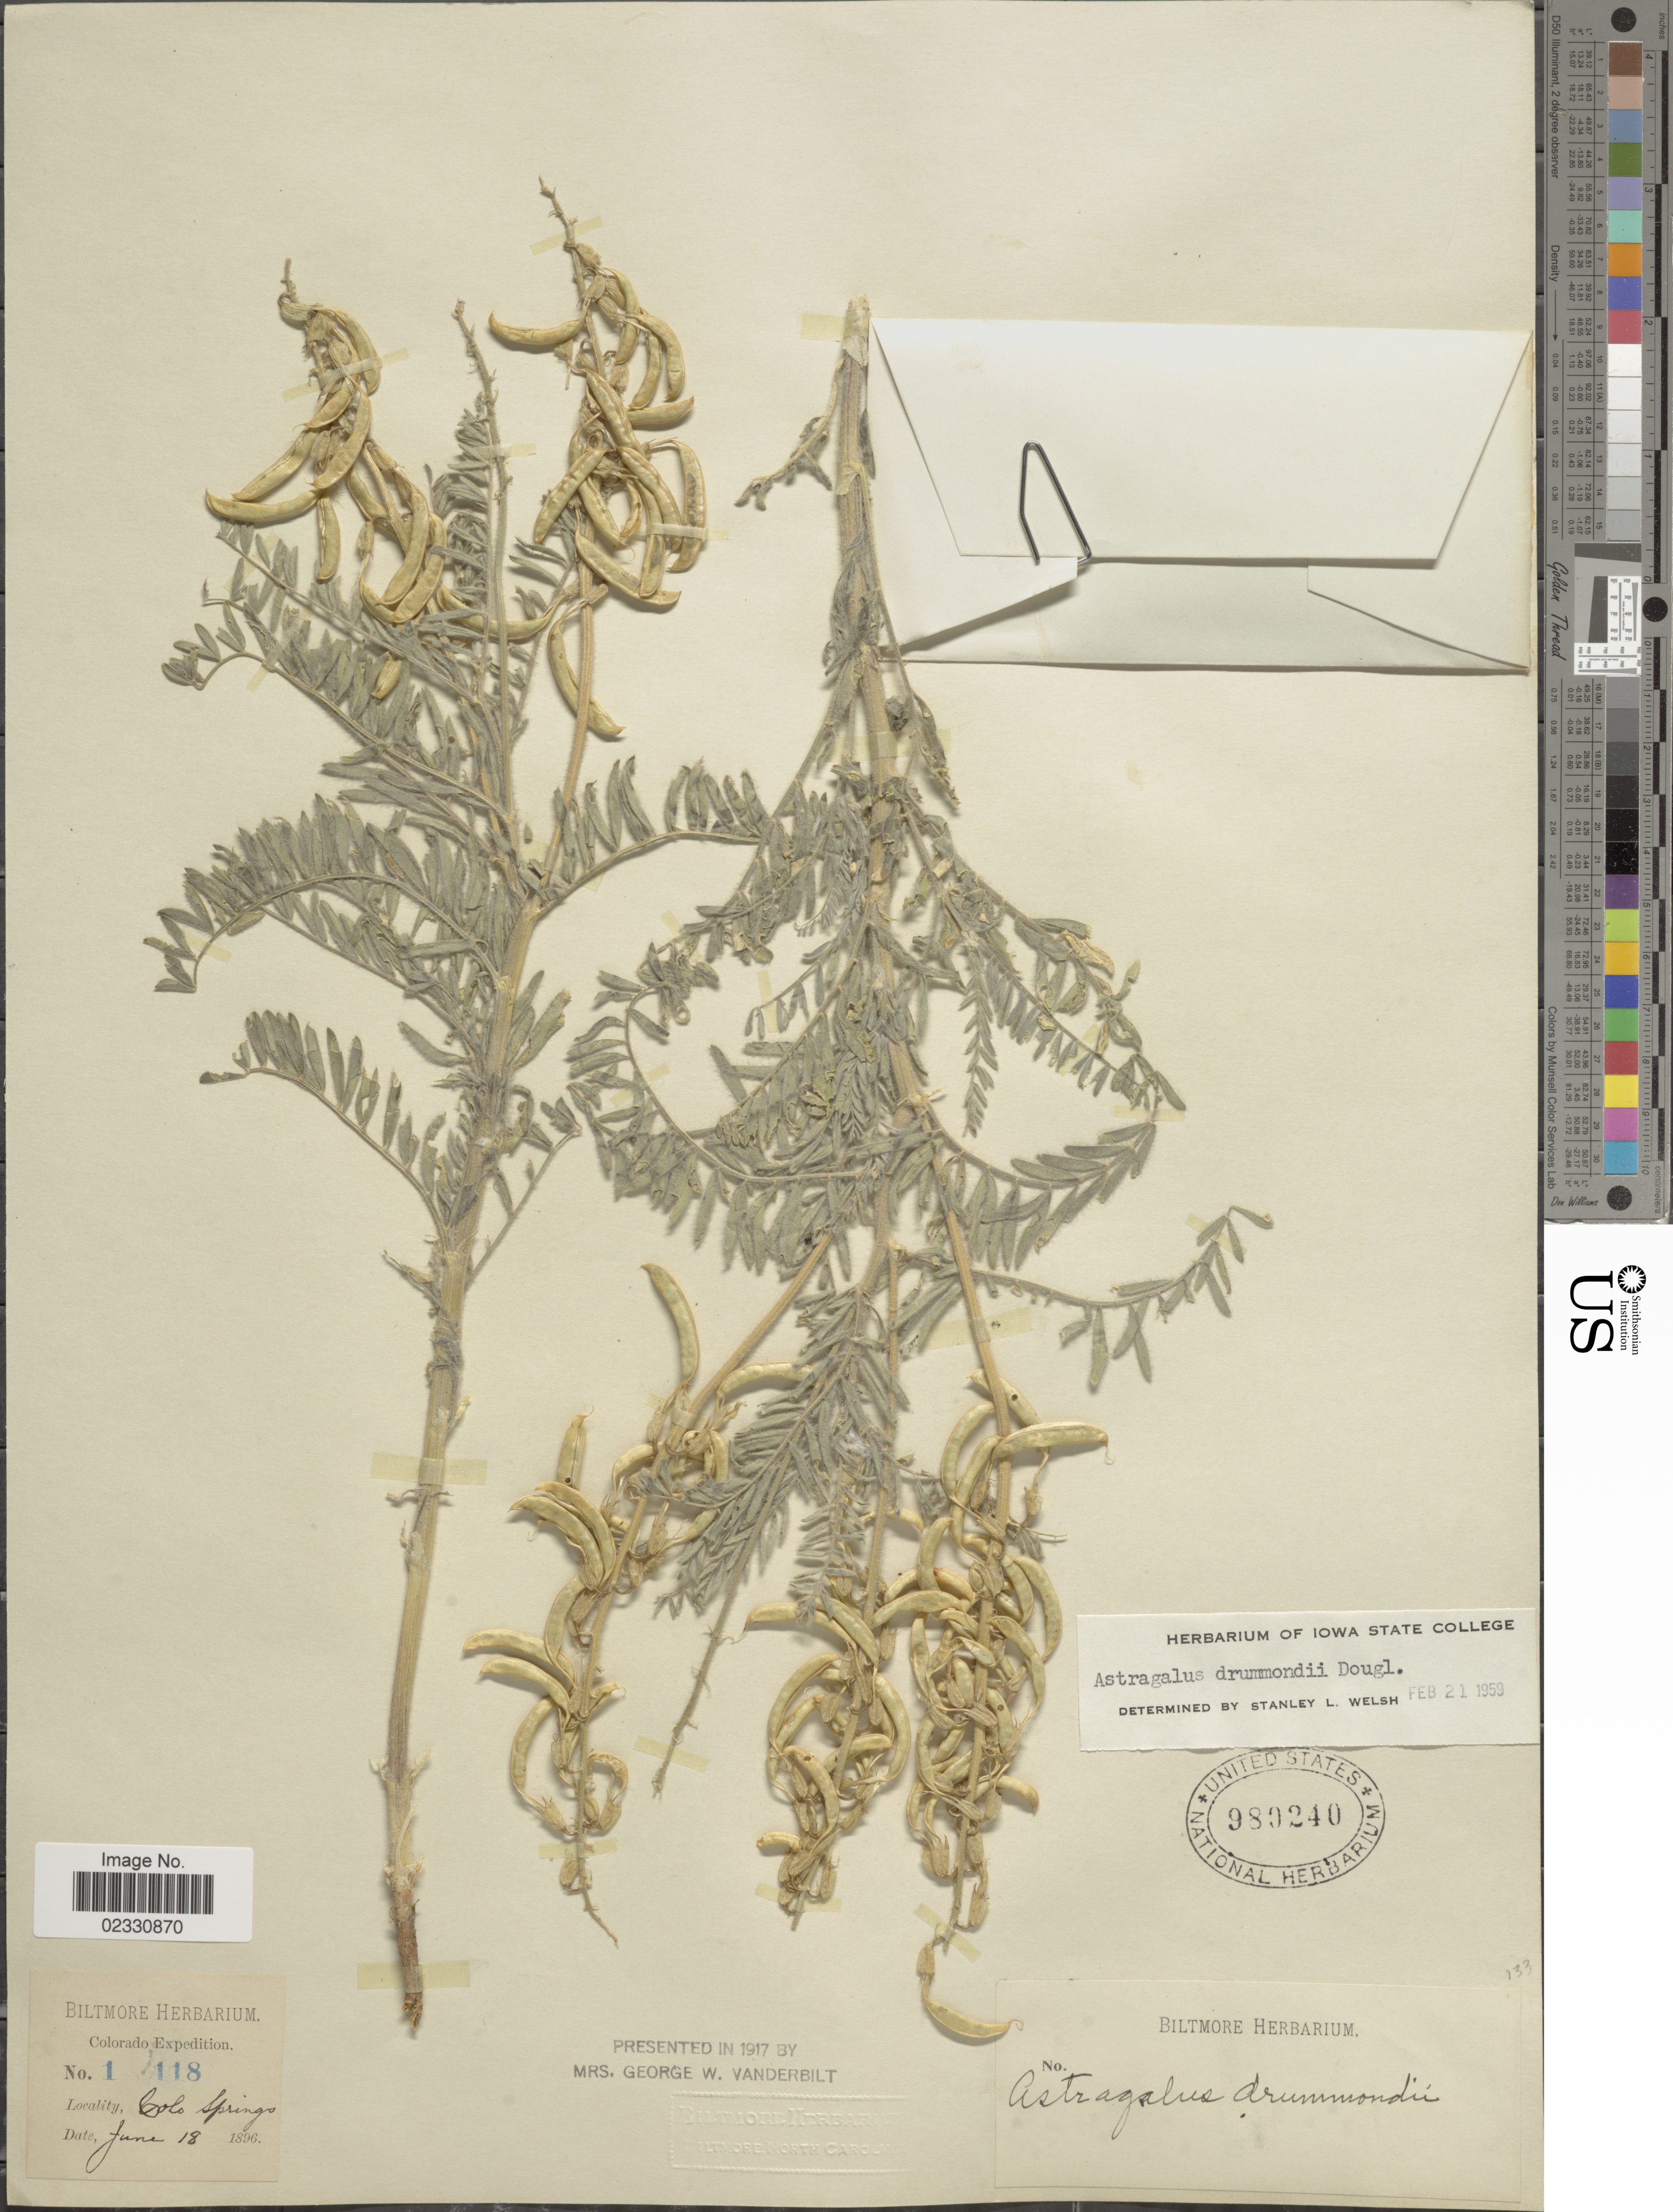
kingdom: Plantae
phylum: Tracheophyta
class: Magnoliopsida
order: Fabales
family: Fabaceae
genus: Astragalus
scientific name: Astragalus drummondii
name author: Hook.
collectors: ex herb. Biltmore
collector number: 1 118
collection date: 1896-06-18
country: United States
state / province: Colorado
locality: Colo Springs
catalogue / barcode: US 980240